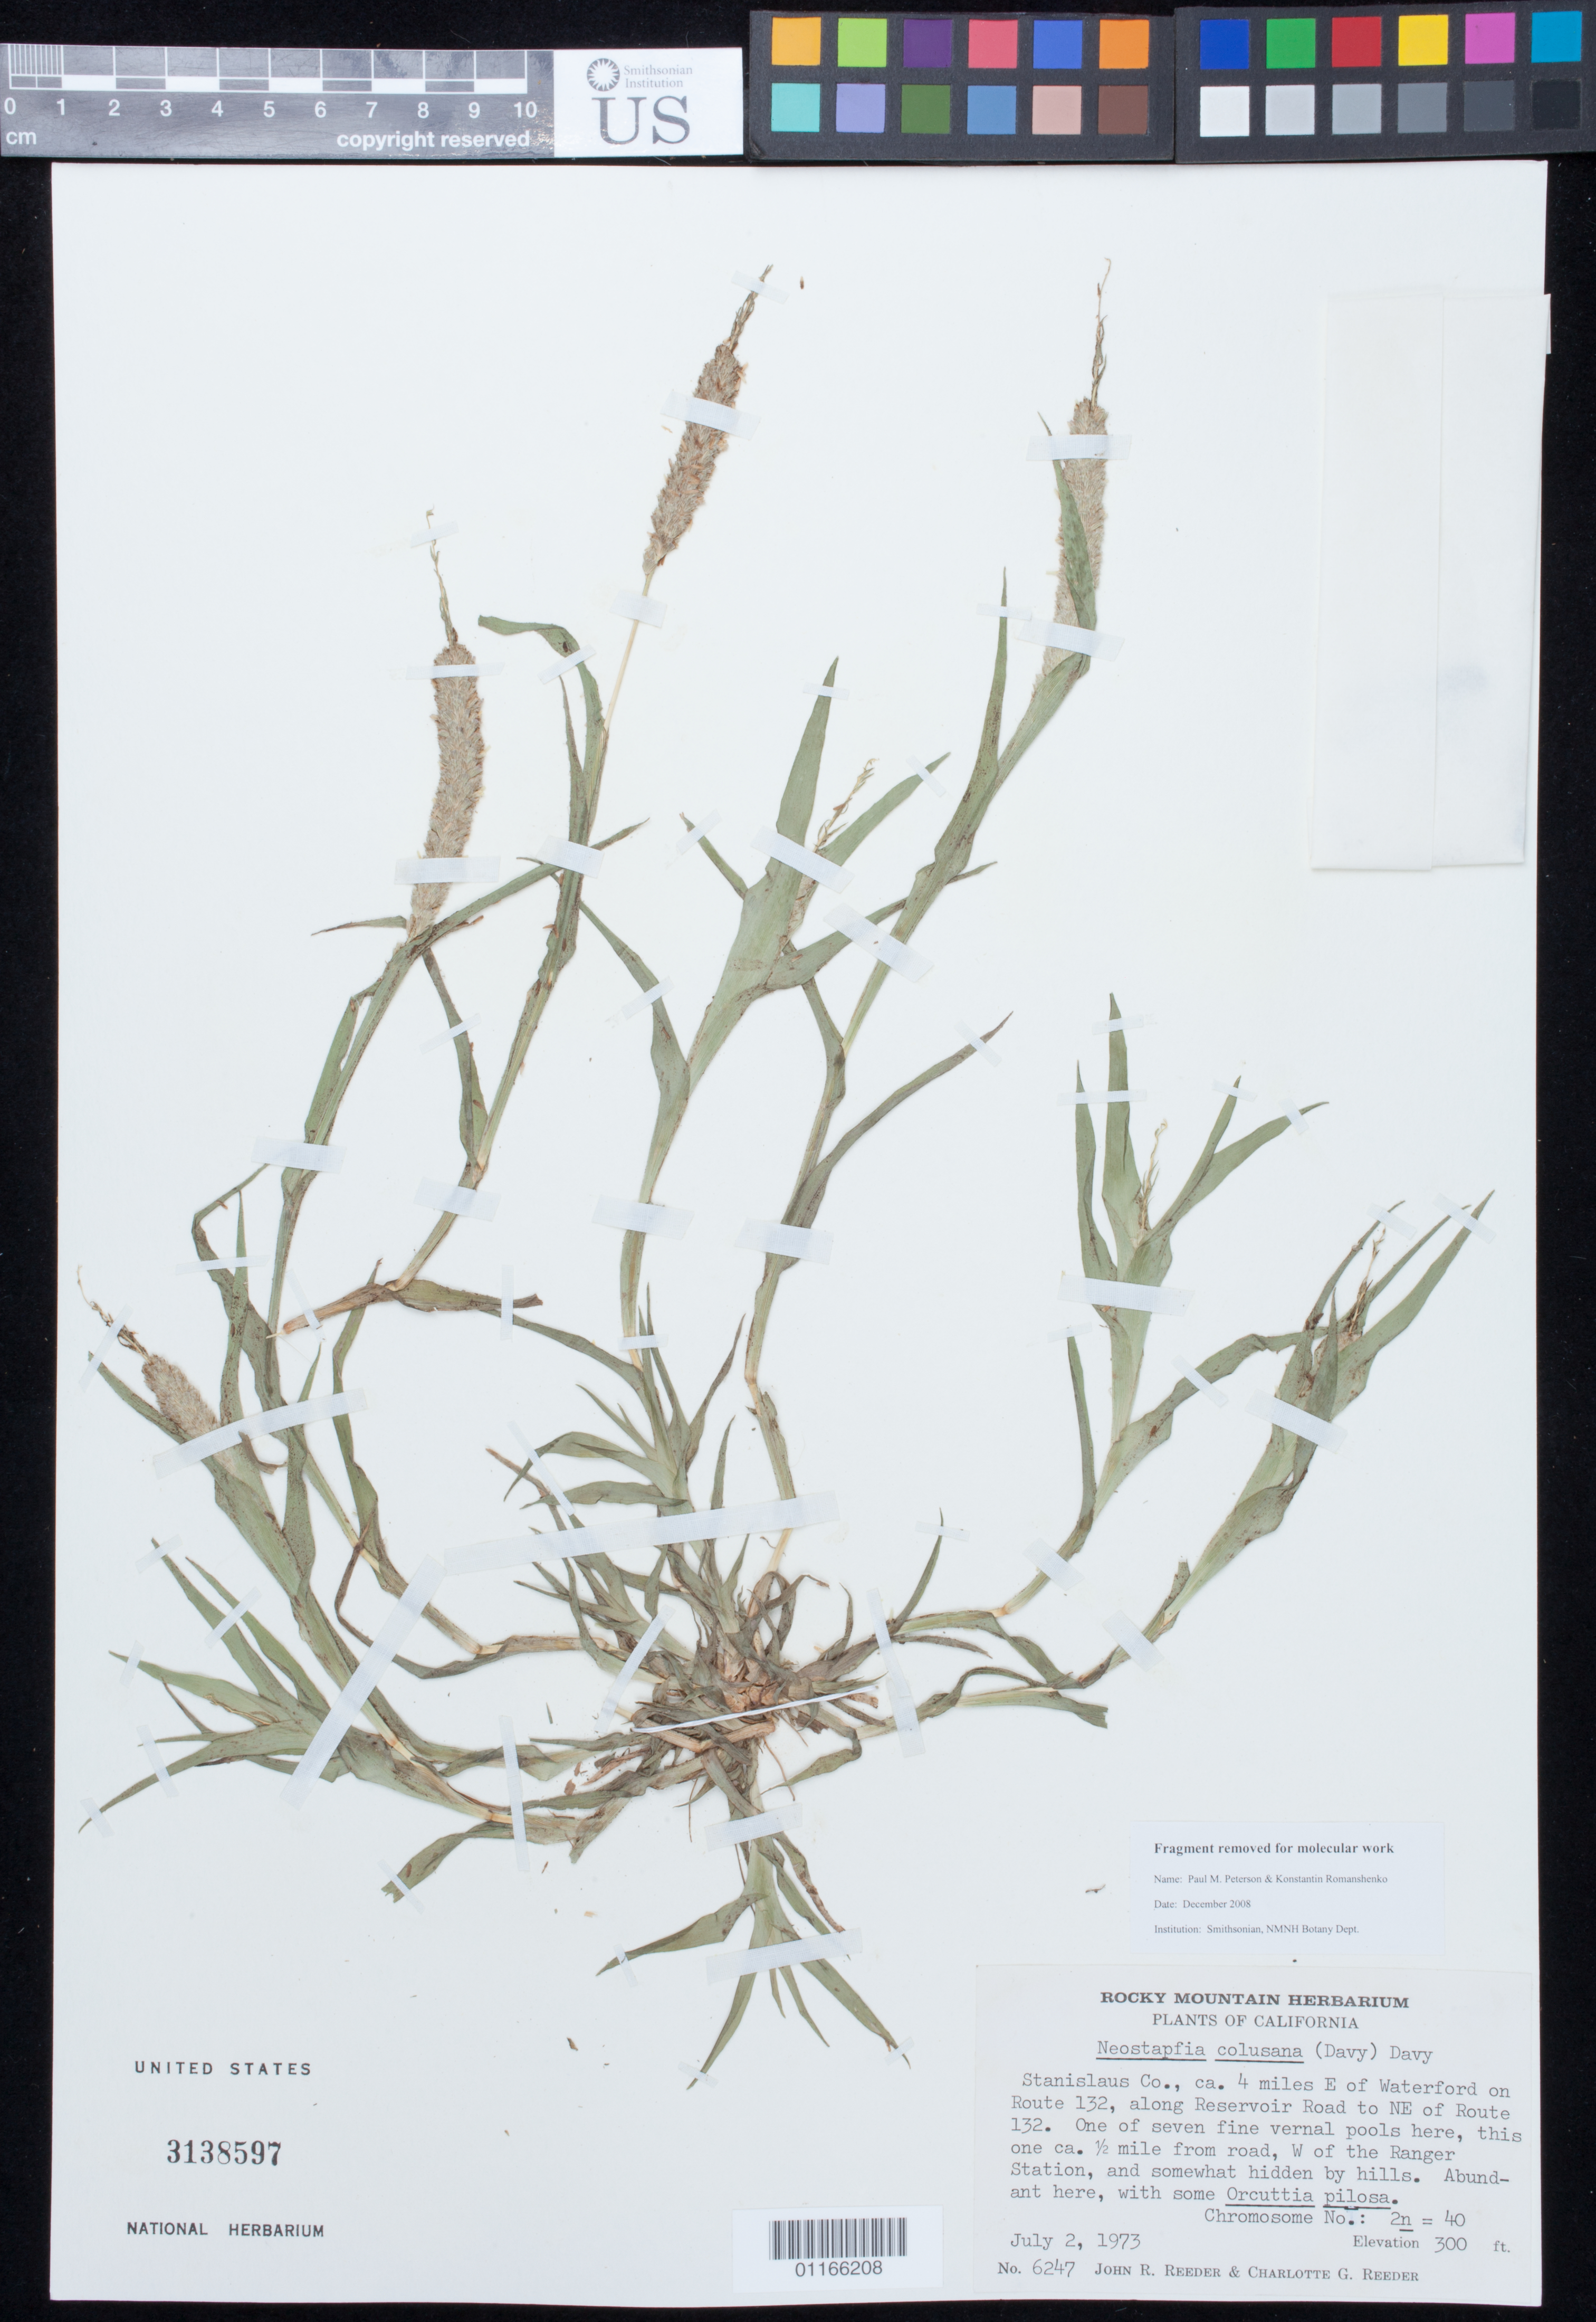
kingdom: Plantae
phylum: Tracheophyta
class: Liliopsida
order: Poales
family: Poaceae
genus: Neostapfia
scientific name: Neostapfia colusana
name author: (Burtt Davy) Burtt Davy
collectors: J. R. Reeder & C. G. Reeder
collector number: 6247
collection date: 1973-07-02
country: United States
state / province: California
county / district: Stanislaus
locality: ca. 4 miles E of Waterford on Route 132, along Reservoir Road to NE of Route 132.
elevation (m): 91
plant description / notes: Fragment removed for molecular work Name: Paul M. Peterson & Konstantin Romanshenko Date: December 2008 Institution: Smithsonian, NMNH Botany Dept.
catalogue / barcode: US 3138597